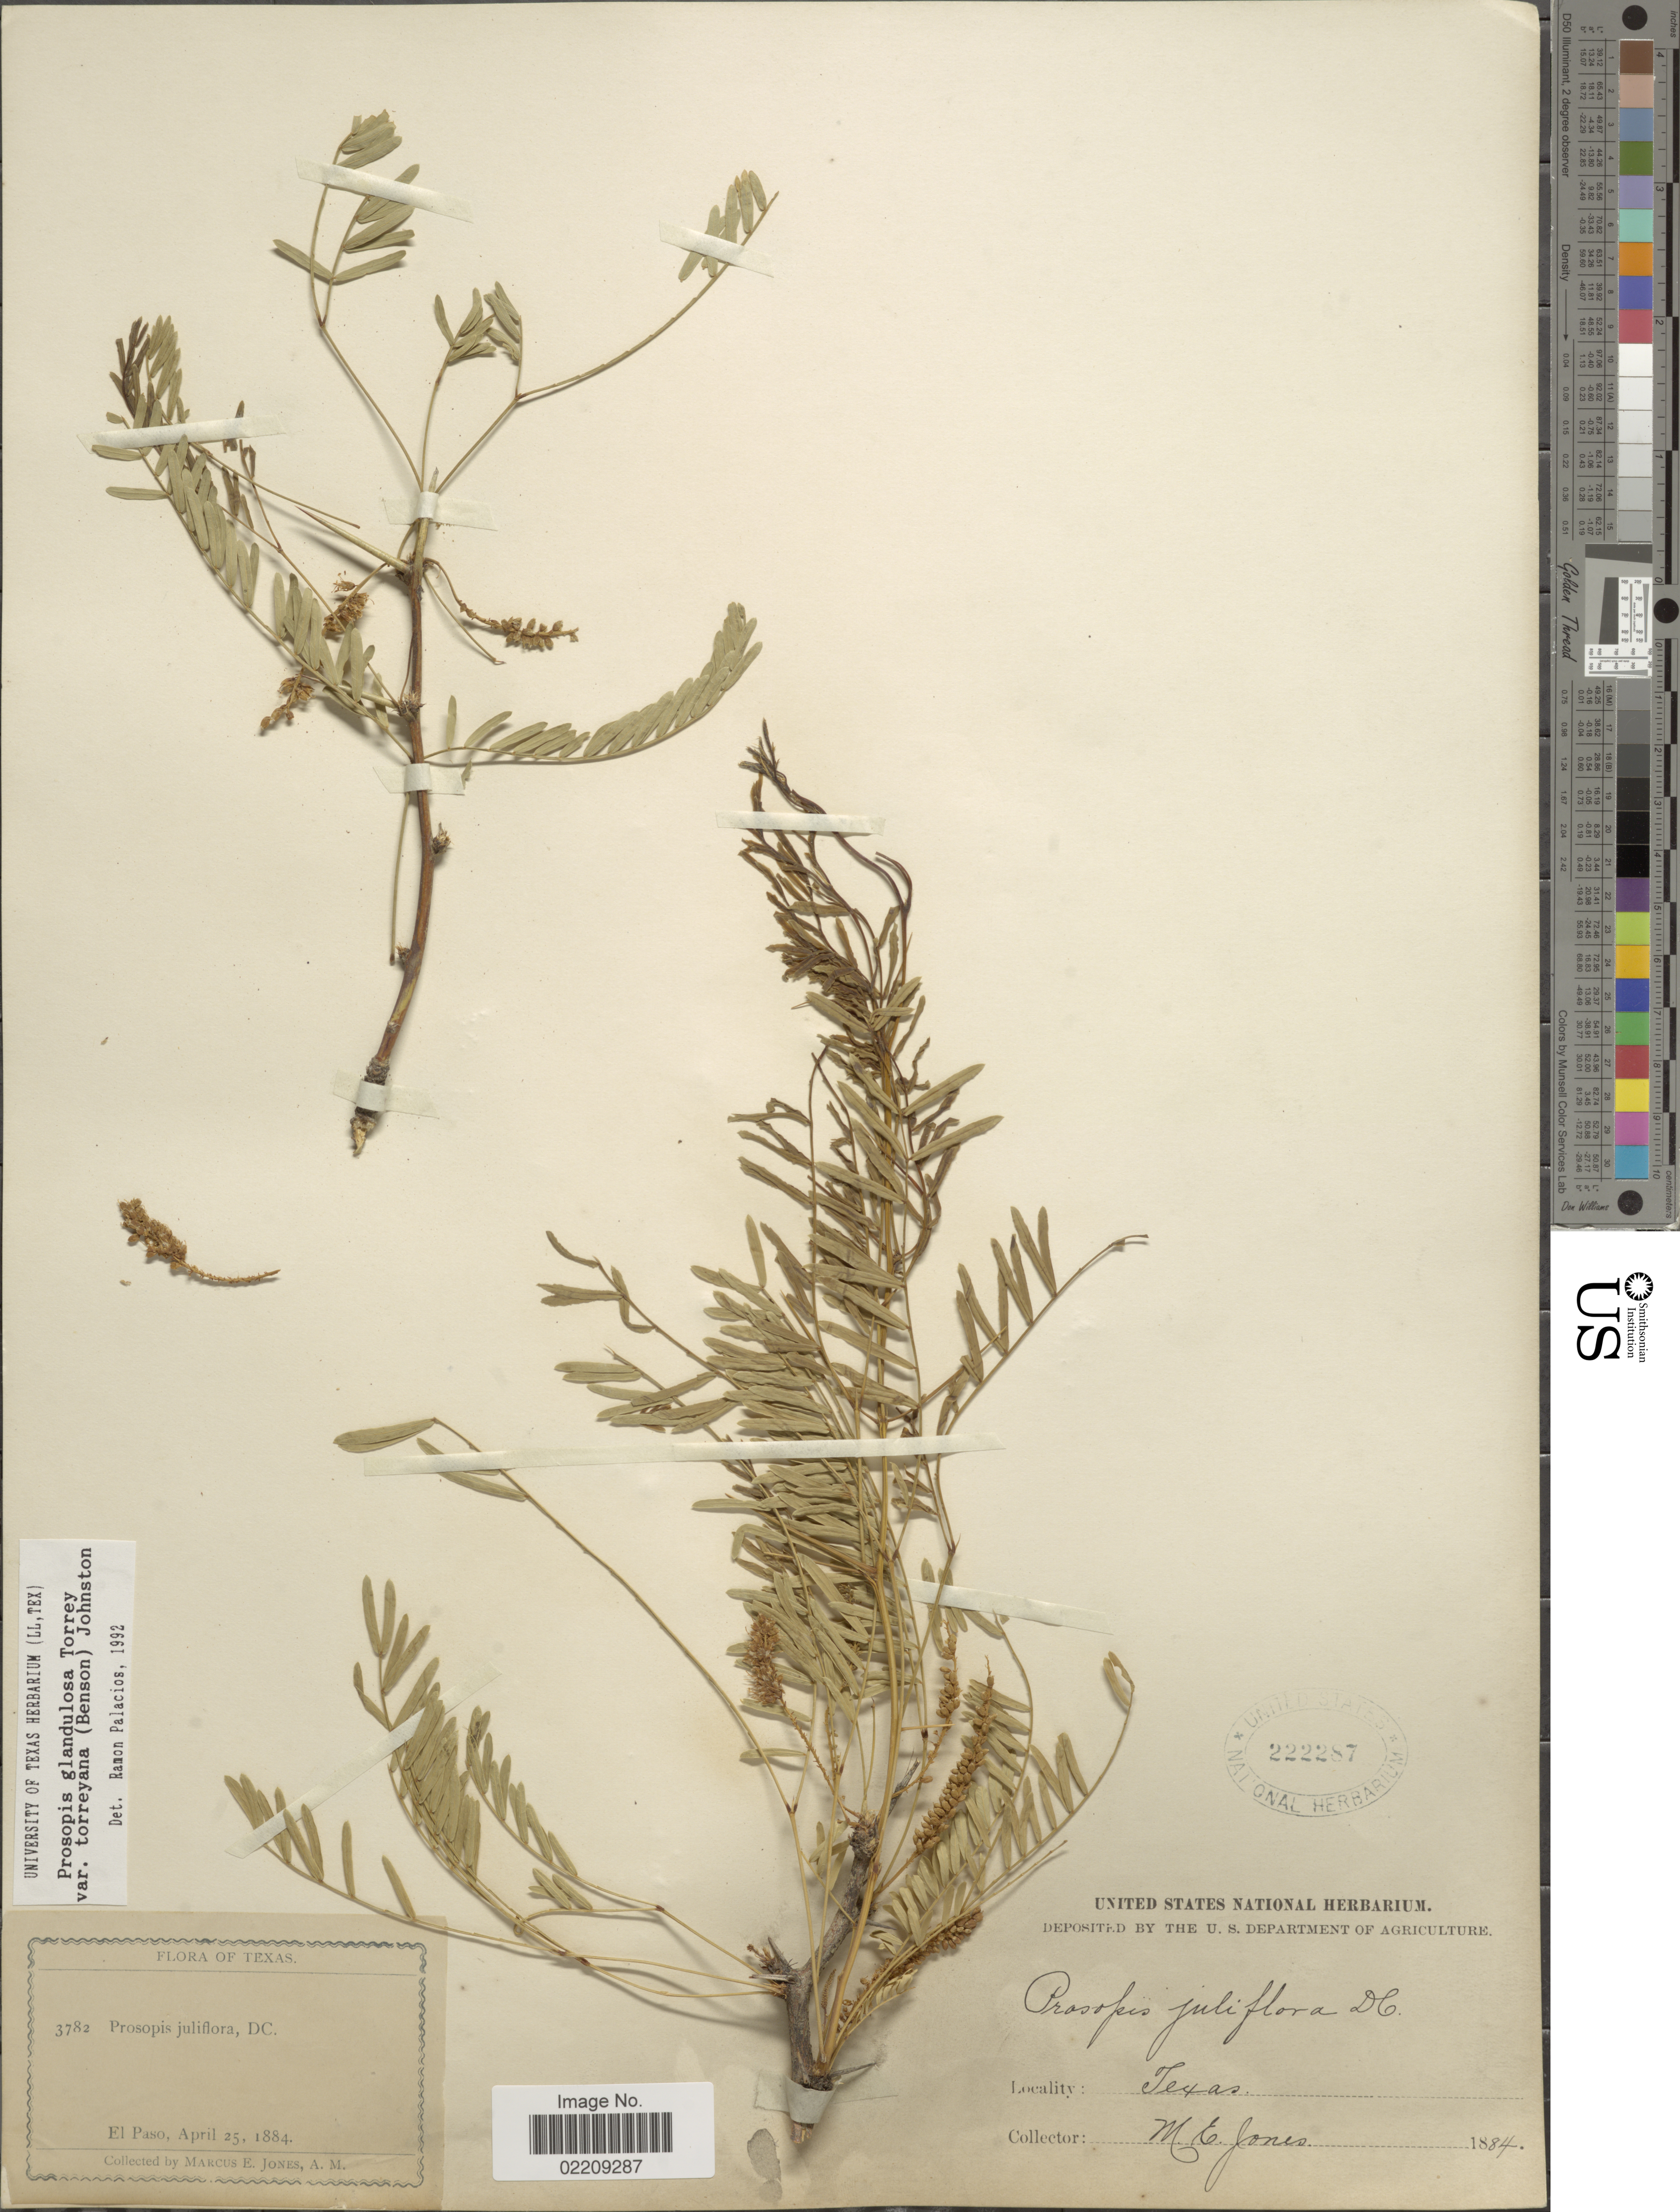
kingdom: Plantae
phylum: Tracheophyta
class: Magnoliopsida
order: Fabales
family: Fabaceae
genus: Neltuma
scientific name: Neltuma odorata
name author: (Torr. & Frém.) C. E. Hughes & G.P. Lewis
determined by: Strong, Mark T., (BOT), Smithsonian Institution - National Museum of Natural History (UNITED STATES)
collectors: M. E. Jones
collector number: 3782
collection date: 1884-04-25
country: United States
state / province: Texas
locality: El Paso.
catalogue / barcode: US 222287